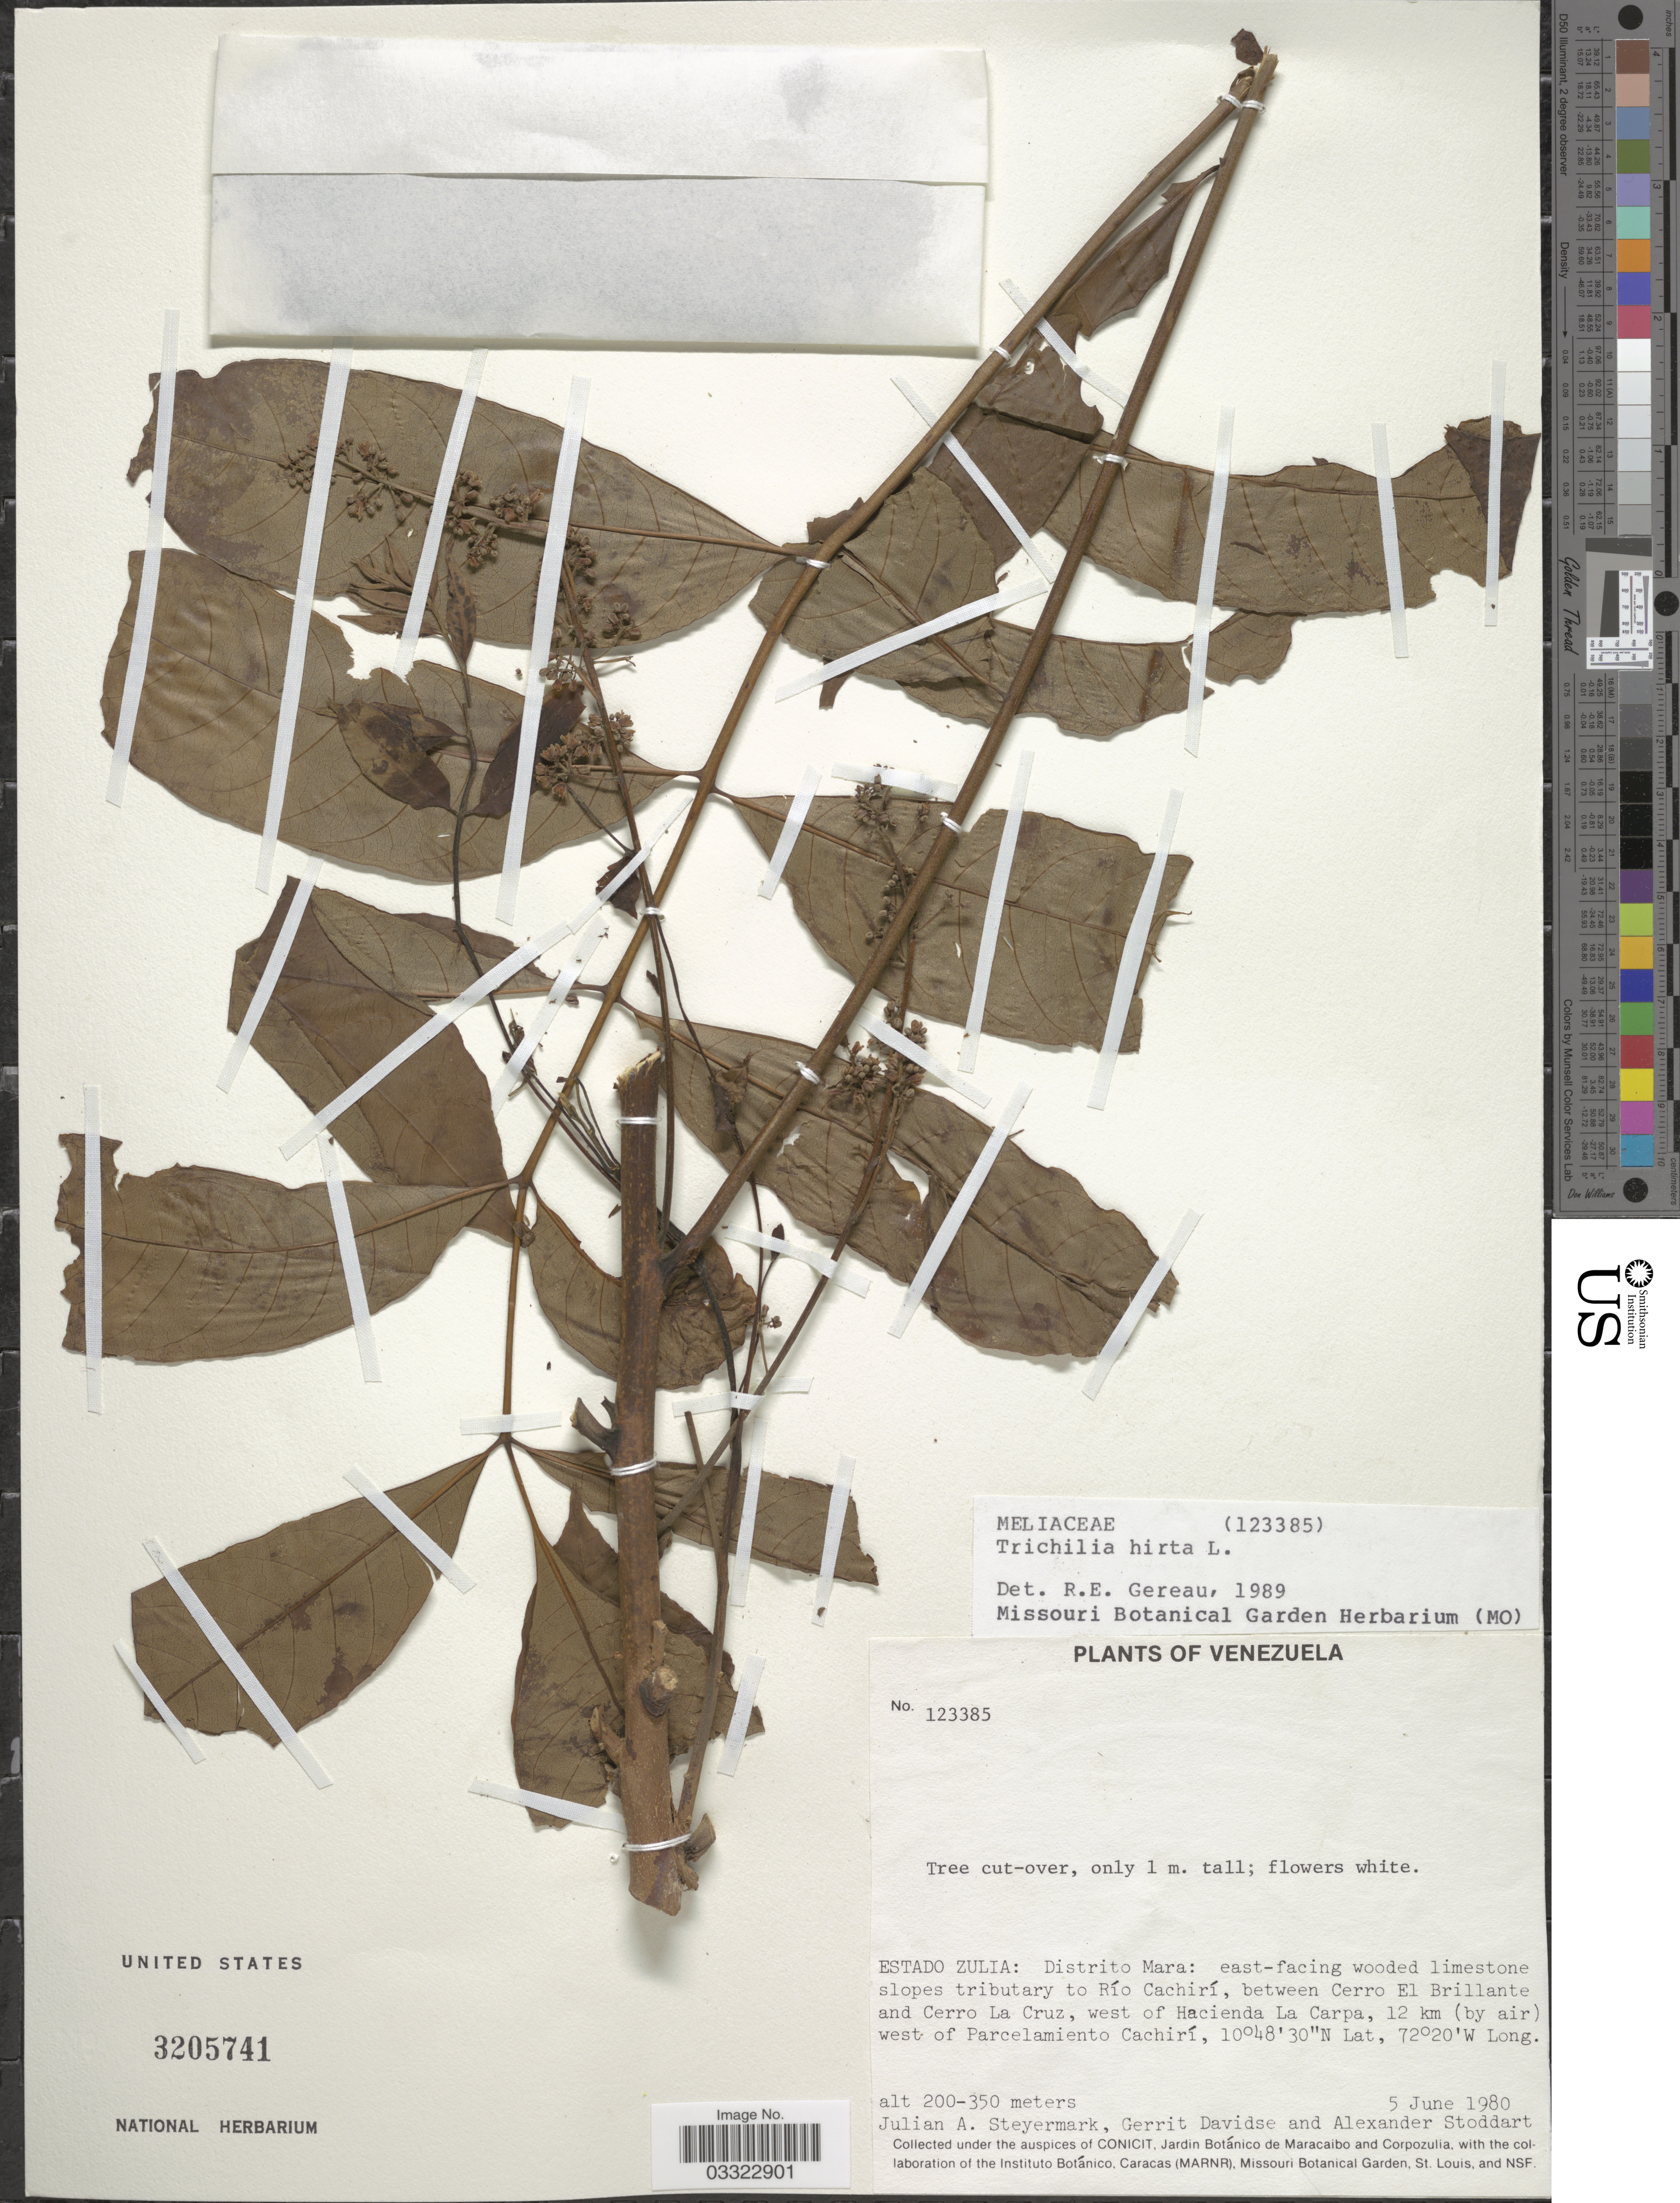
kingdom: Plantae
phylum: Tracheophyta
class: Magnoliopsida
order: Sapindales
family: Meliaceae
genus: Trichilia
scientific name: Trichilia hirta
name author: L.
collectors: J. Steyermark, G. Davidse & A. Stoddart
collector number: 123385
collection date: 1980-06-05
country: Venezuela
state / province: Zulia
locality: Distrito Mara: east-facing wooded limestone slopes tributary to Río Cachirí, between Cerro El Brillante and Cerro La Cruz, west of Hacienda La Carpa, 12 km (by air) west of Parcelamiento Cachirí.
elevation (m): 200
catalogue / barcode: US 3205741